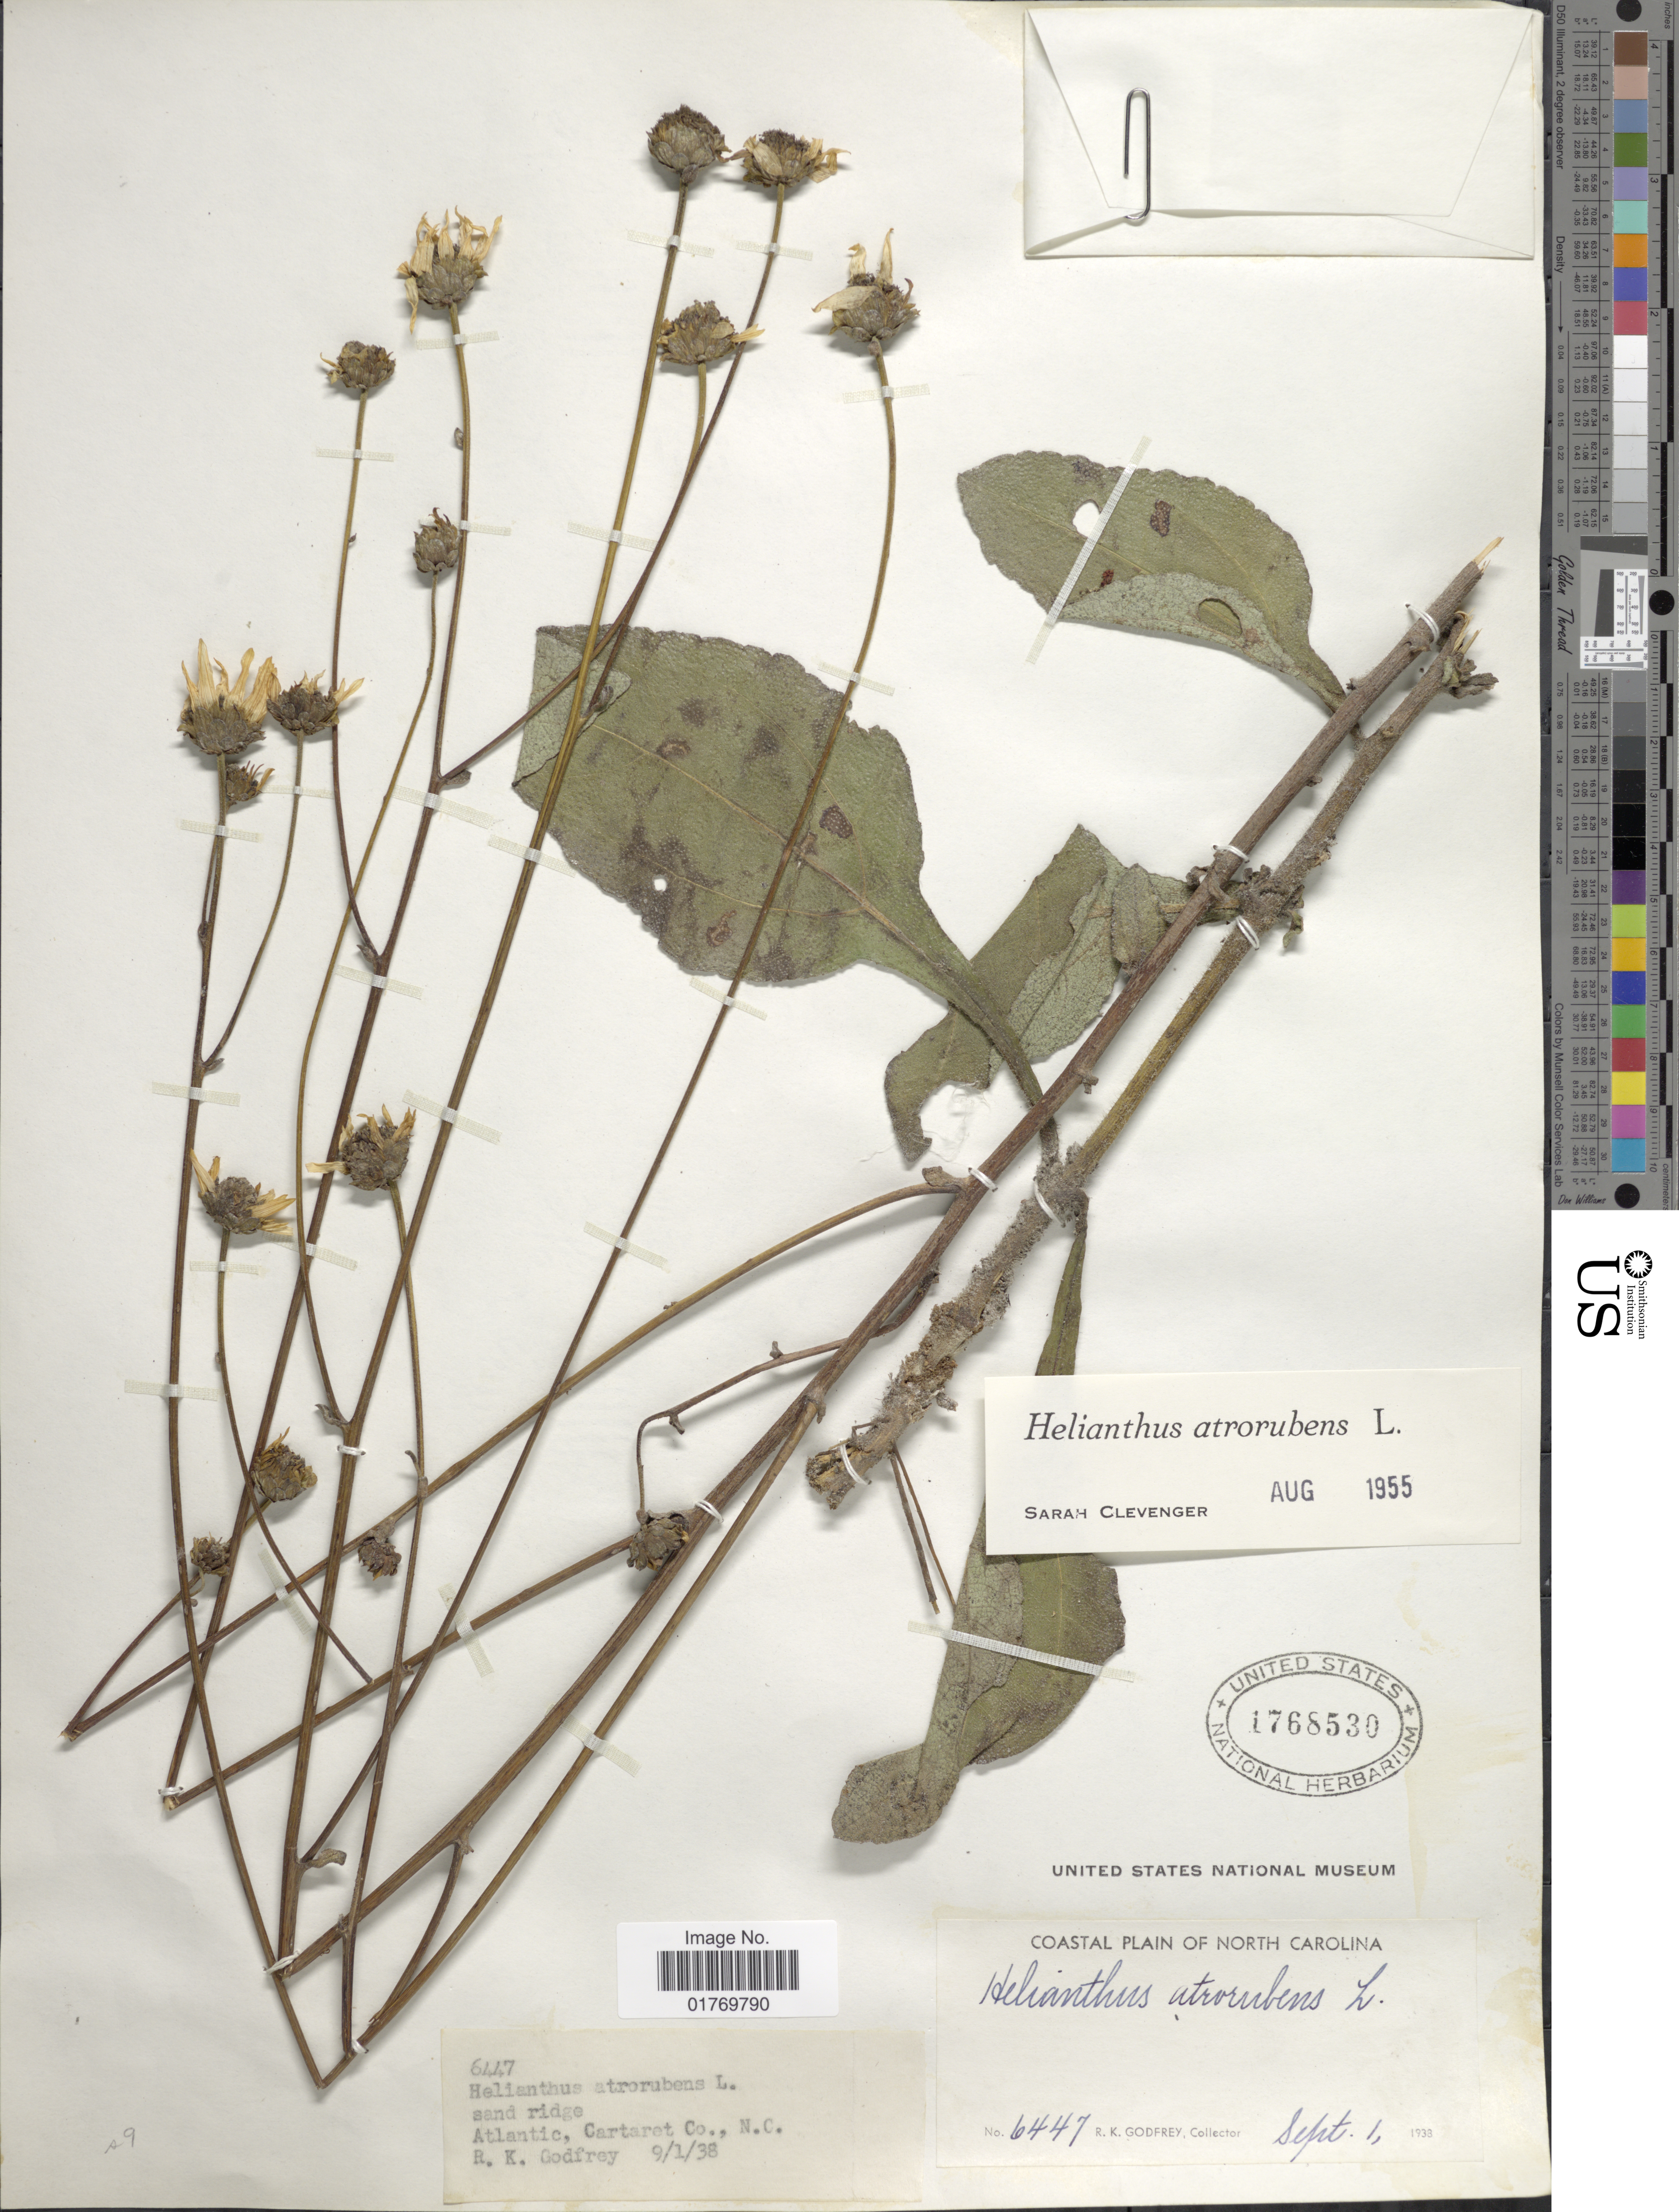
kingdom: Plantae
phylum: Tracheophyta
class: Magnoliopsida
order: Asterales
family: Asteraceae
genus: Helianthus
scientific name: Helianthus atrorubens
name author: L.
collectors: R. K. Godfrey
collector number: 6447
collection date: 1933-09-01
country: United States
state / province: North Carolina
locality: Coastal Plain of North Carolina, Atlantic, Cartaret Co.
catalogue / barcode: US 1768530